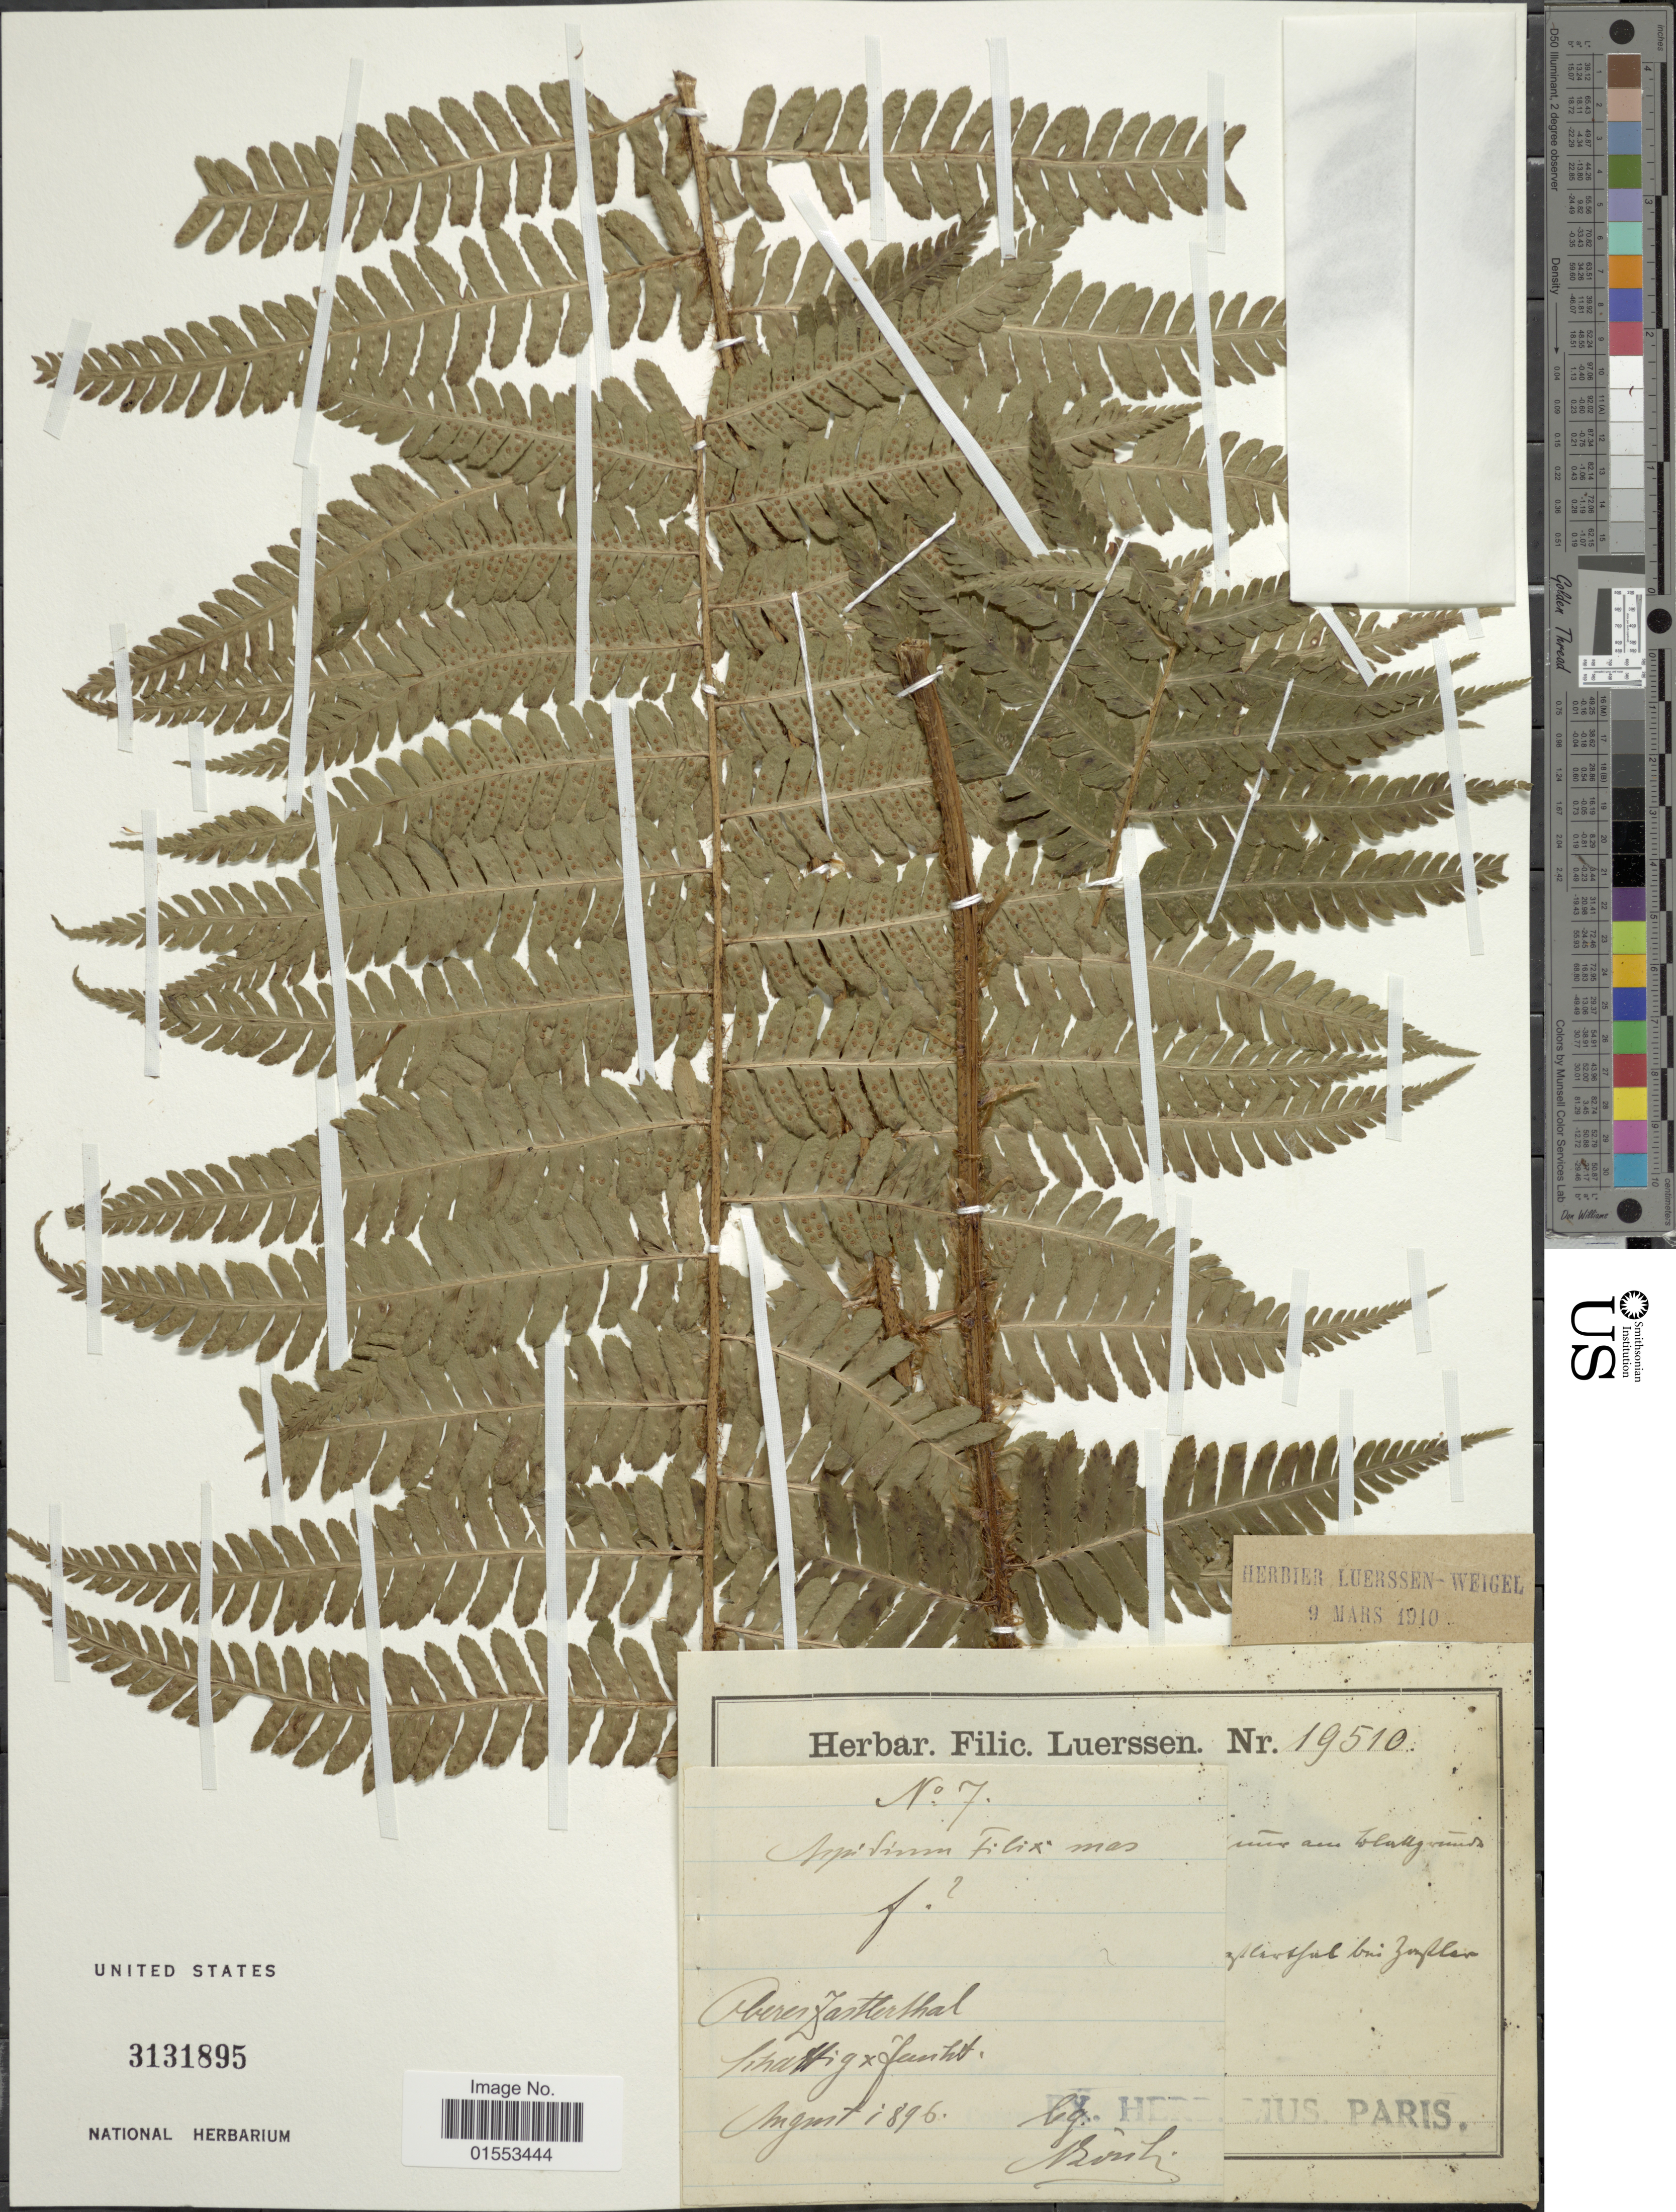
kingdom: Plantae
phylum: Tracheophyta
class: Polypodiopsida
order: Polypodiales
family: Dryopteridaceae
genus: Dryopteris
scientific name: Dryopteris filix-mas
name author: (L.) Schott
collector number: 7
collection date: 1896-08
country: Germany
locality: Oberes Zschopautal, Schattig. Feucht.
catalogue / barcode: US 3131895